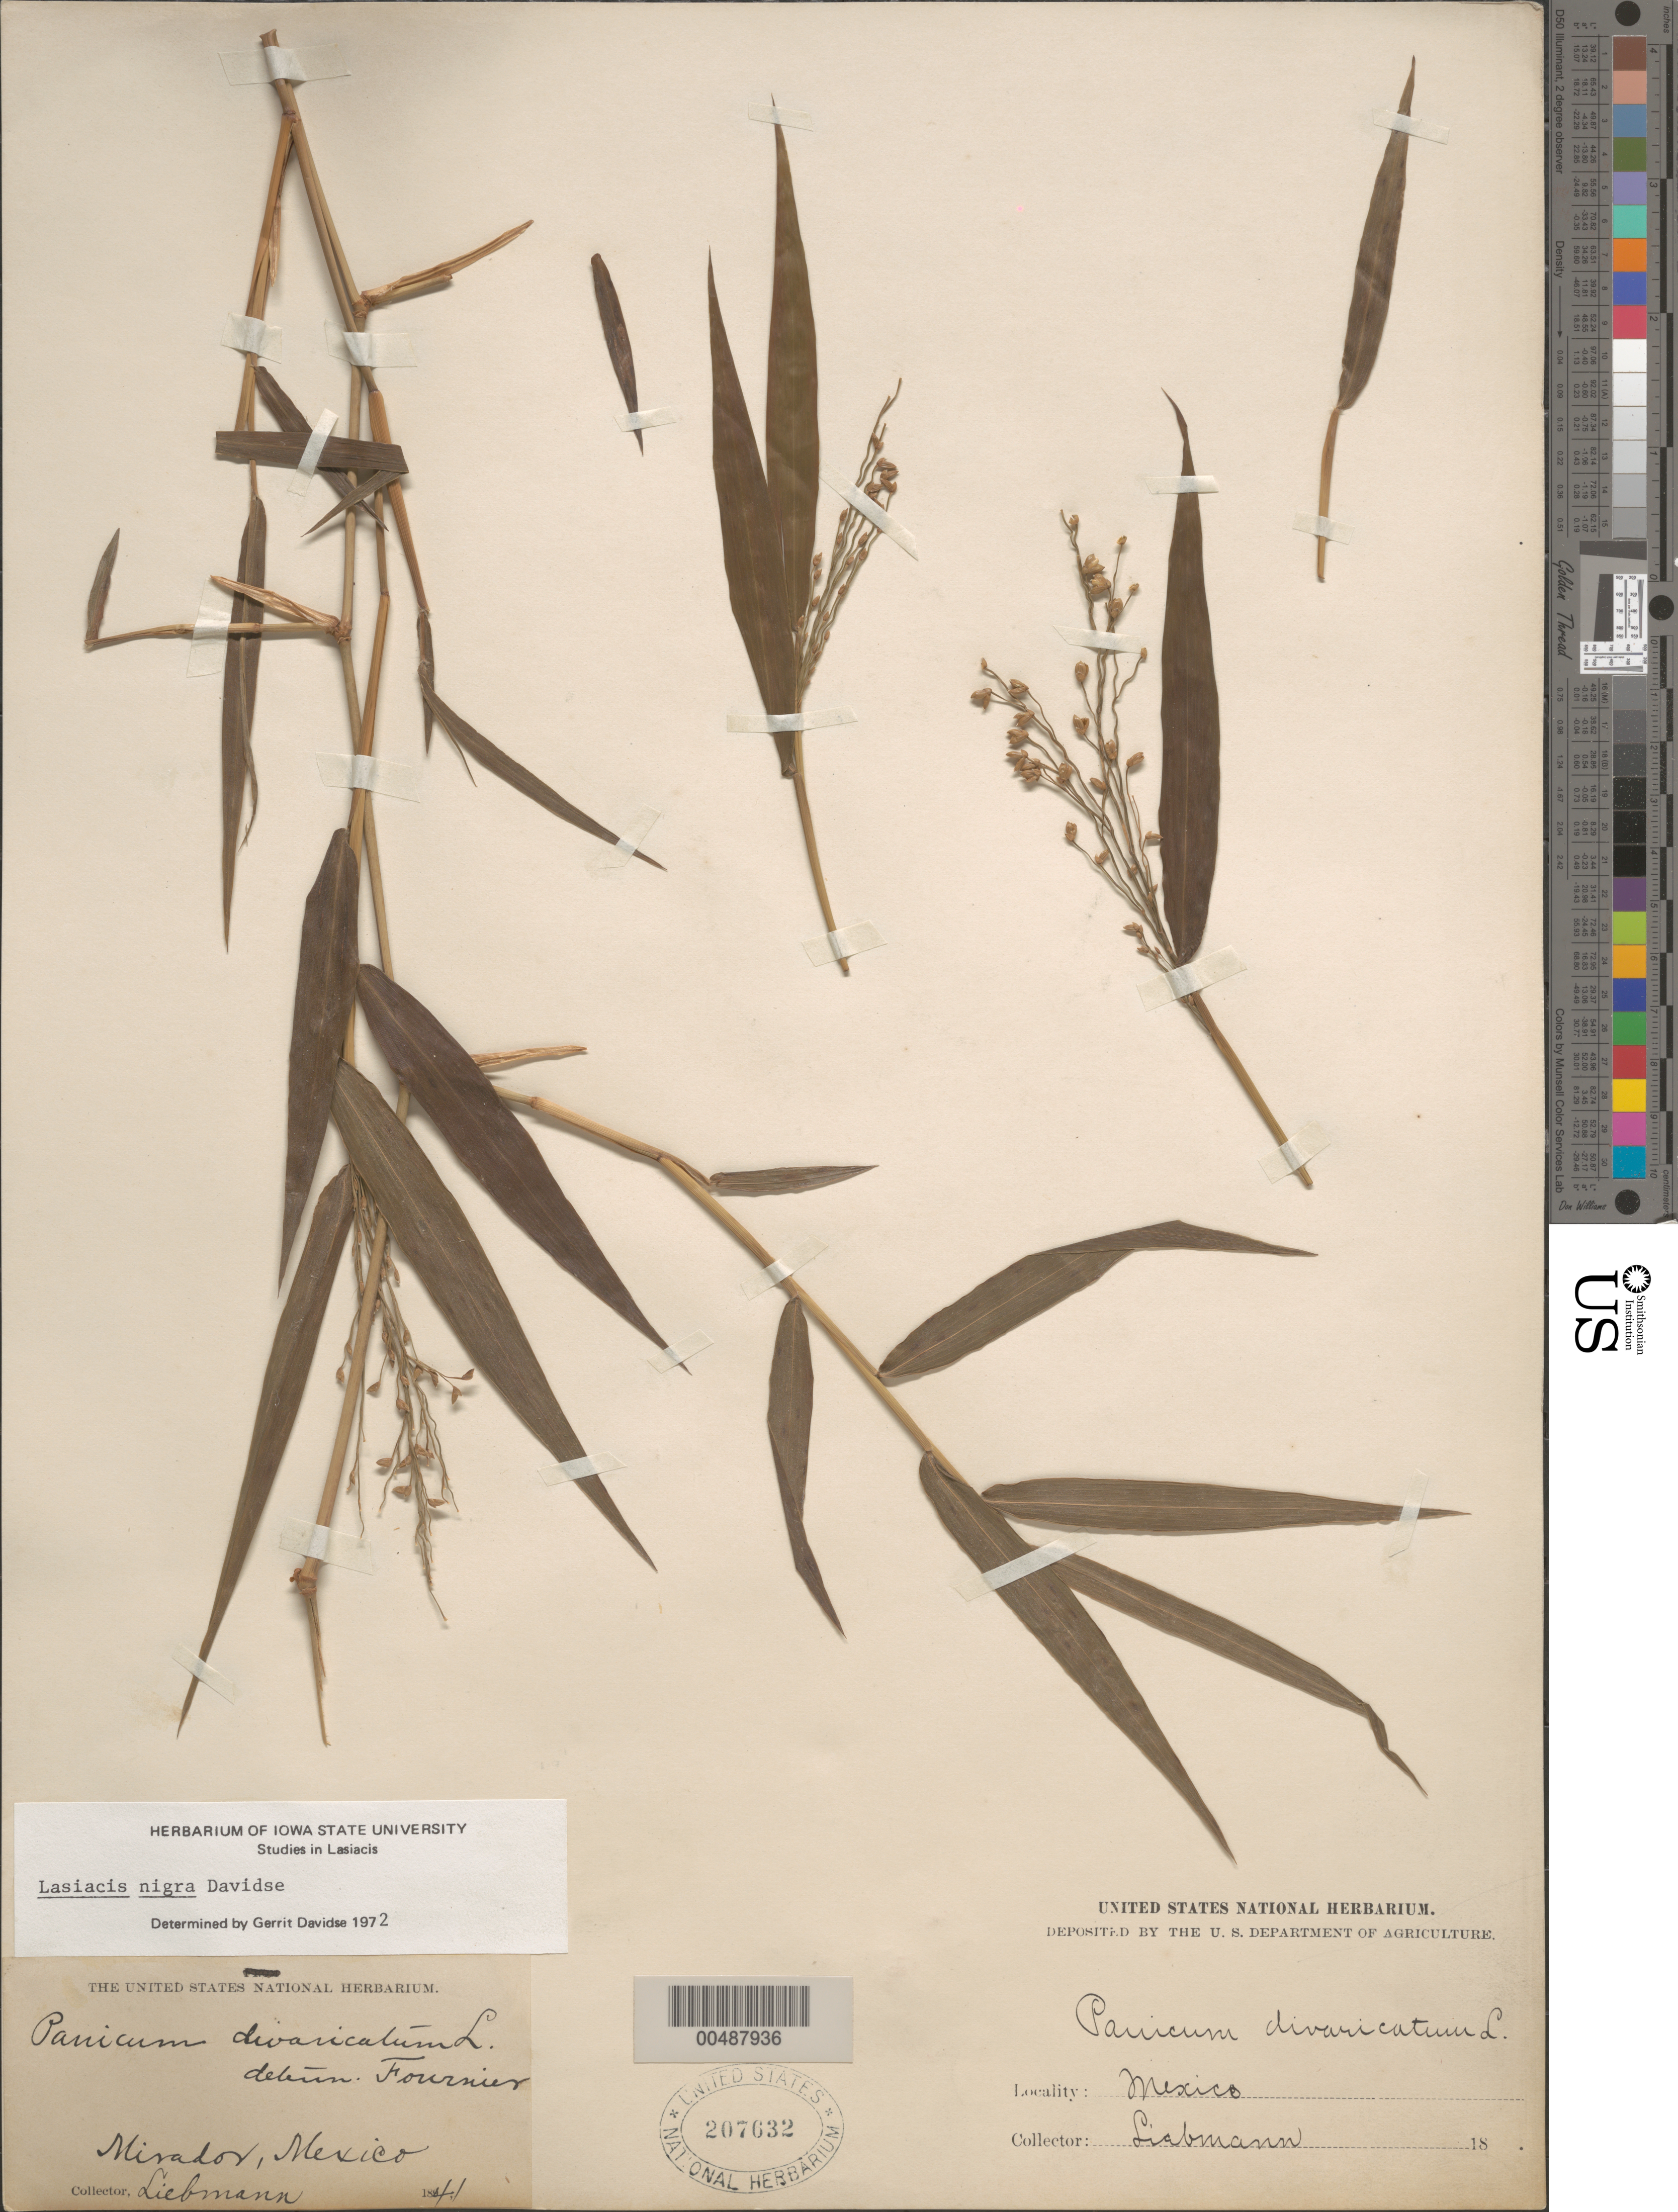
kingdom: Plantae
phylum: Tracheophyta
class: Liliopsida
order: Poales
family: Poaceae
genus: Lasiacis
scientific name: Lasiacis maxonii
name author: Swallen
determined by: Davidse, Gerrit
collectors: F. M. Liebmann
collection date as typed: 1841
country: Mexico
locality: Mirador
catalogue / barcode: US 207632